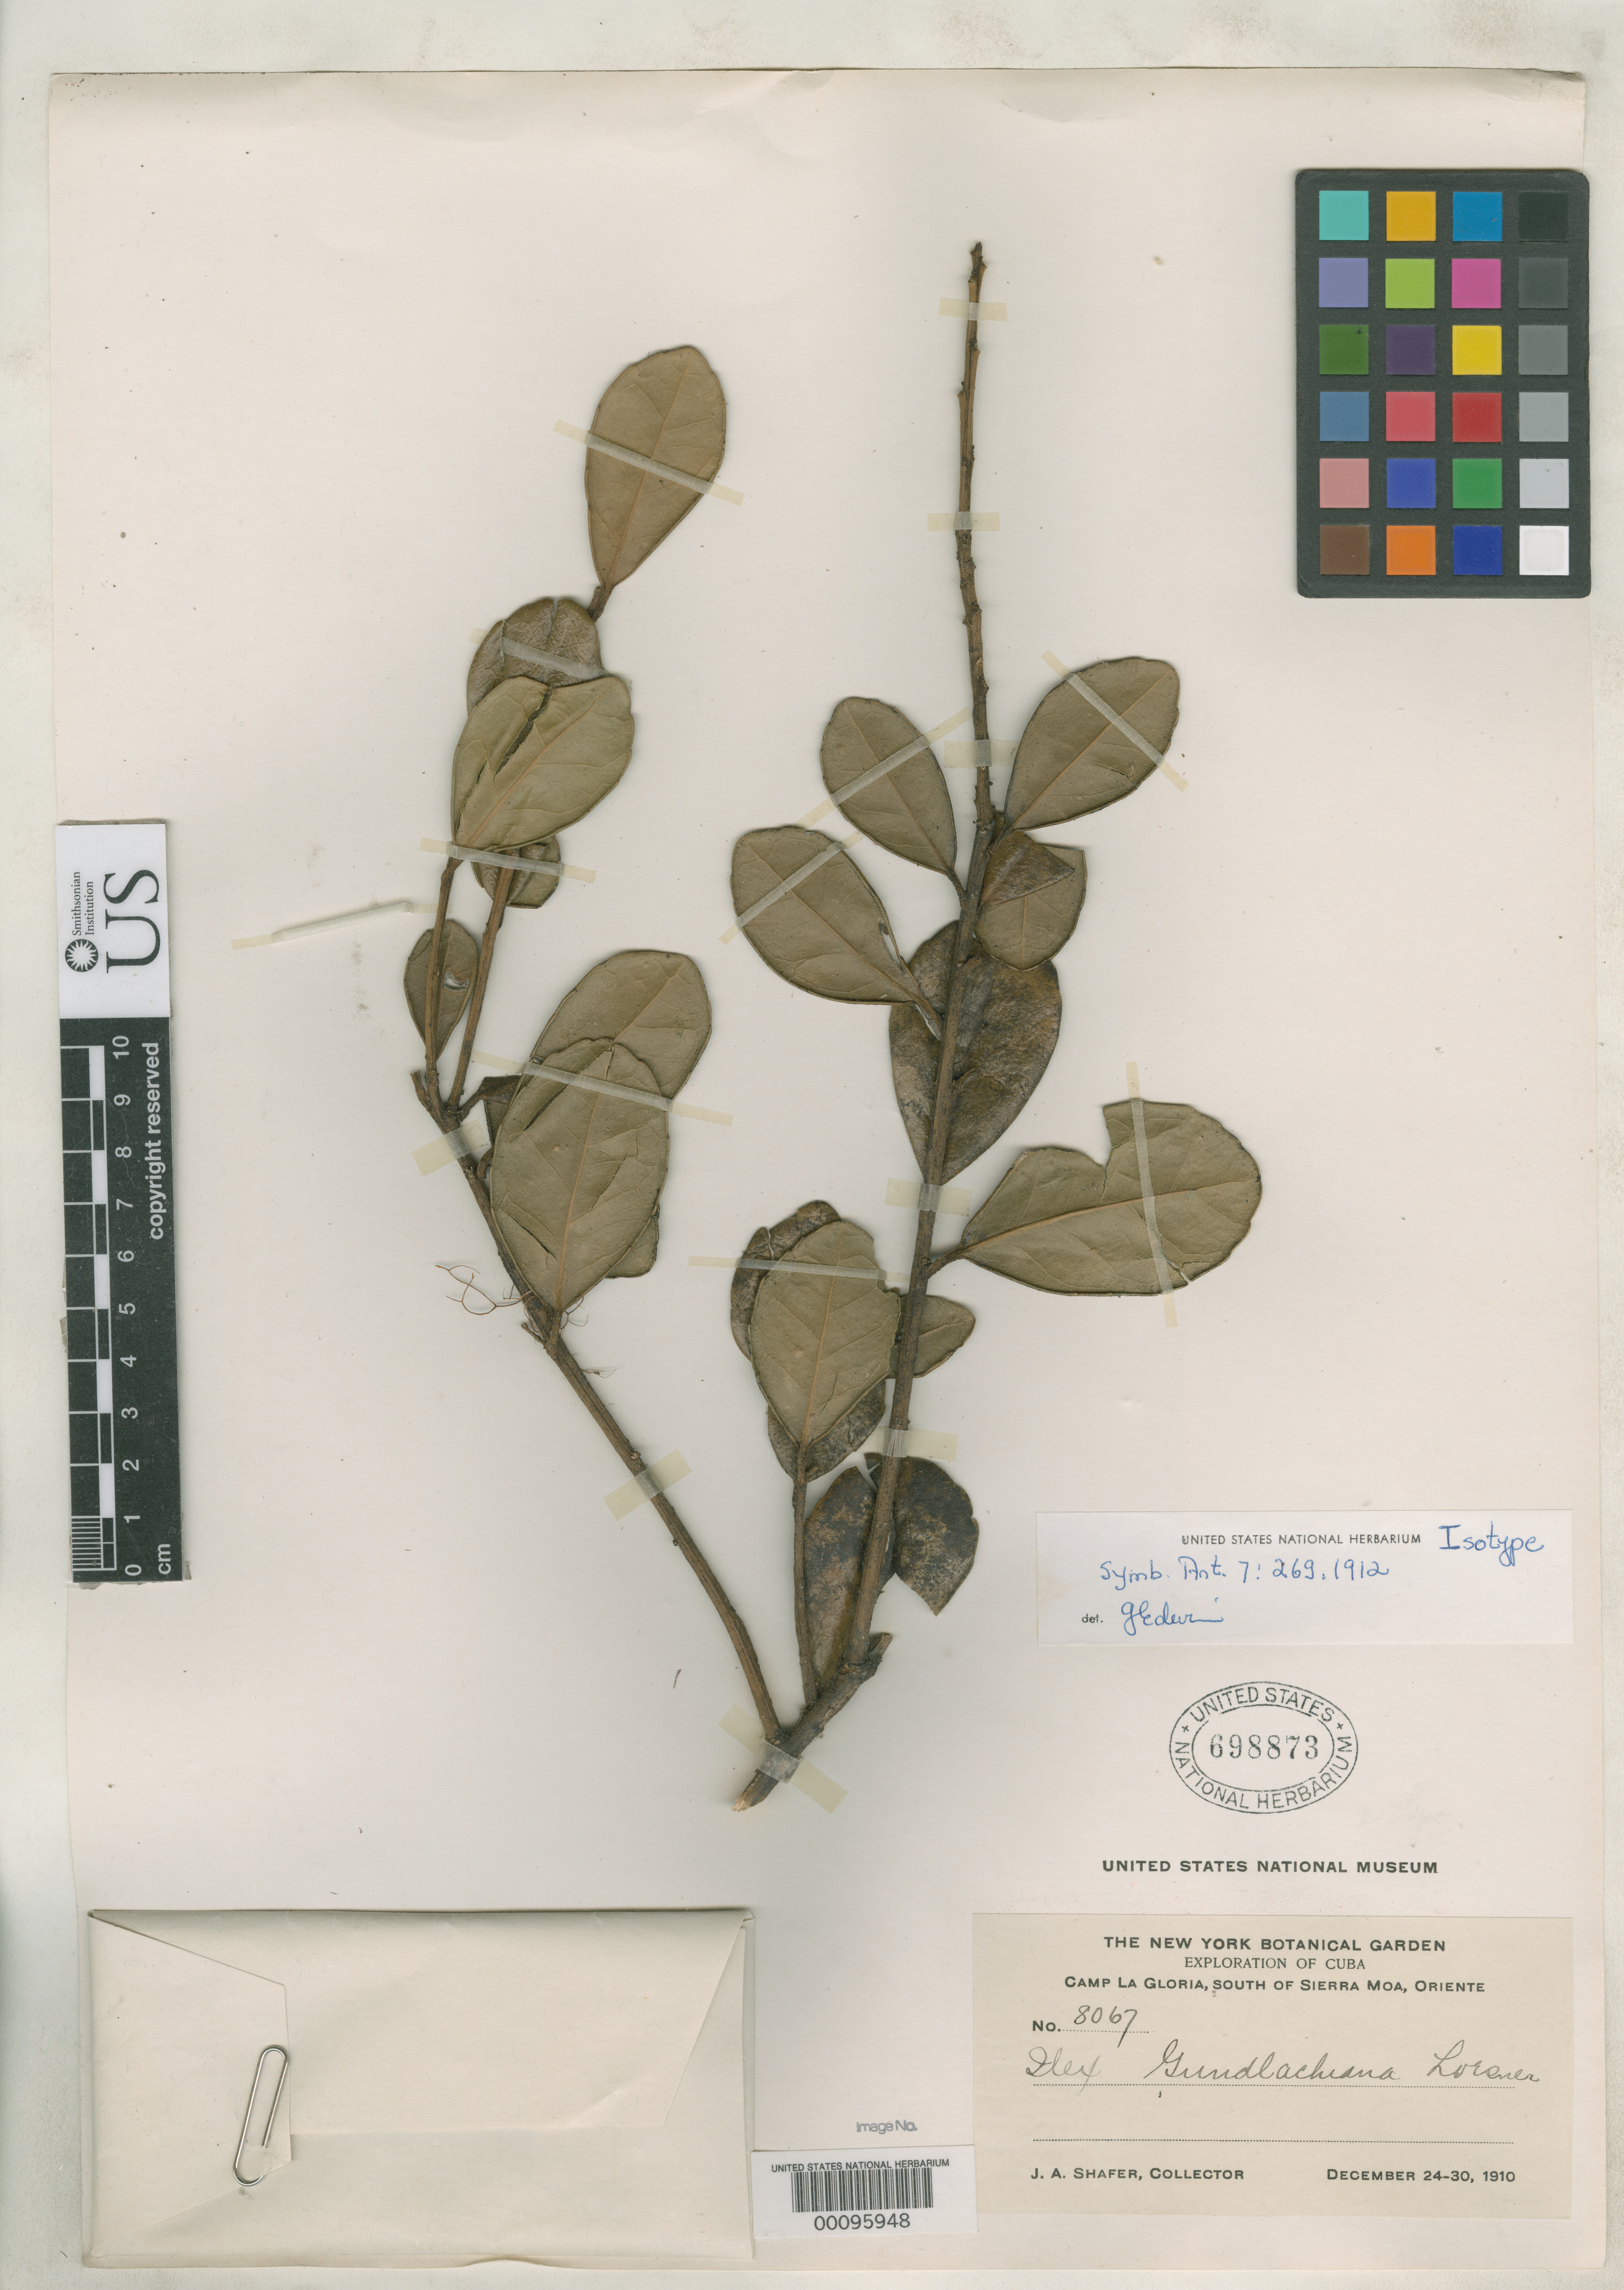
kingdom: Plantae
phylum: Tracheophyta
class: Magnoliopsida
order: Aquifoliales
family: Aquifoliaceae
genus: Ilex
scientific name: Ilex gundlachiana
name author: Loes. in Urb.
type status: Syntype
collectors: J. A. Shafer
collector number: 8067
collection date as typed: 24 Dec 1910 to 30 Dec 1910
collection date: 1910-12-24/1910-12-30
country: Cuba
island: Greater Antilles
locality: Camp La Gloria, Sierra Moa.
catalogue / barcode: US 698873